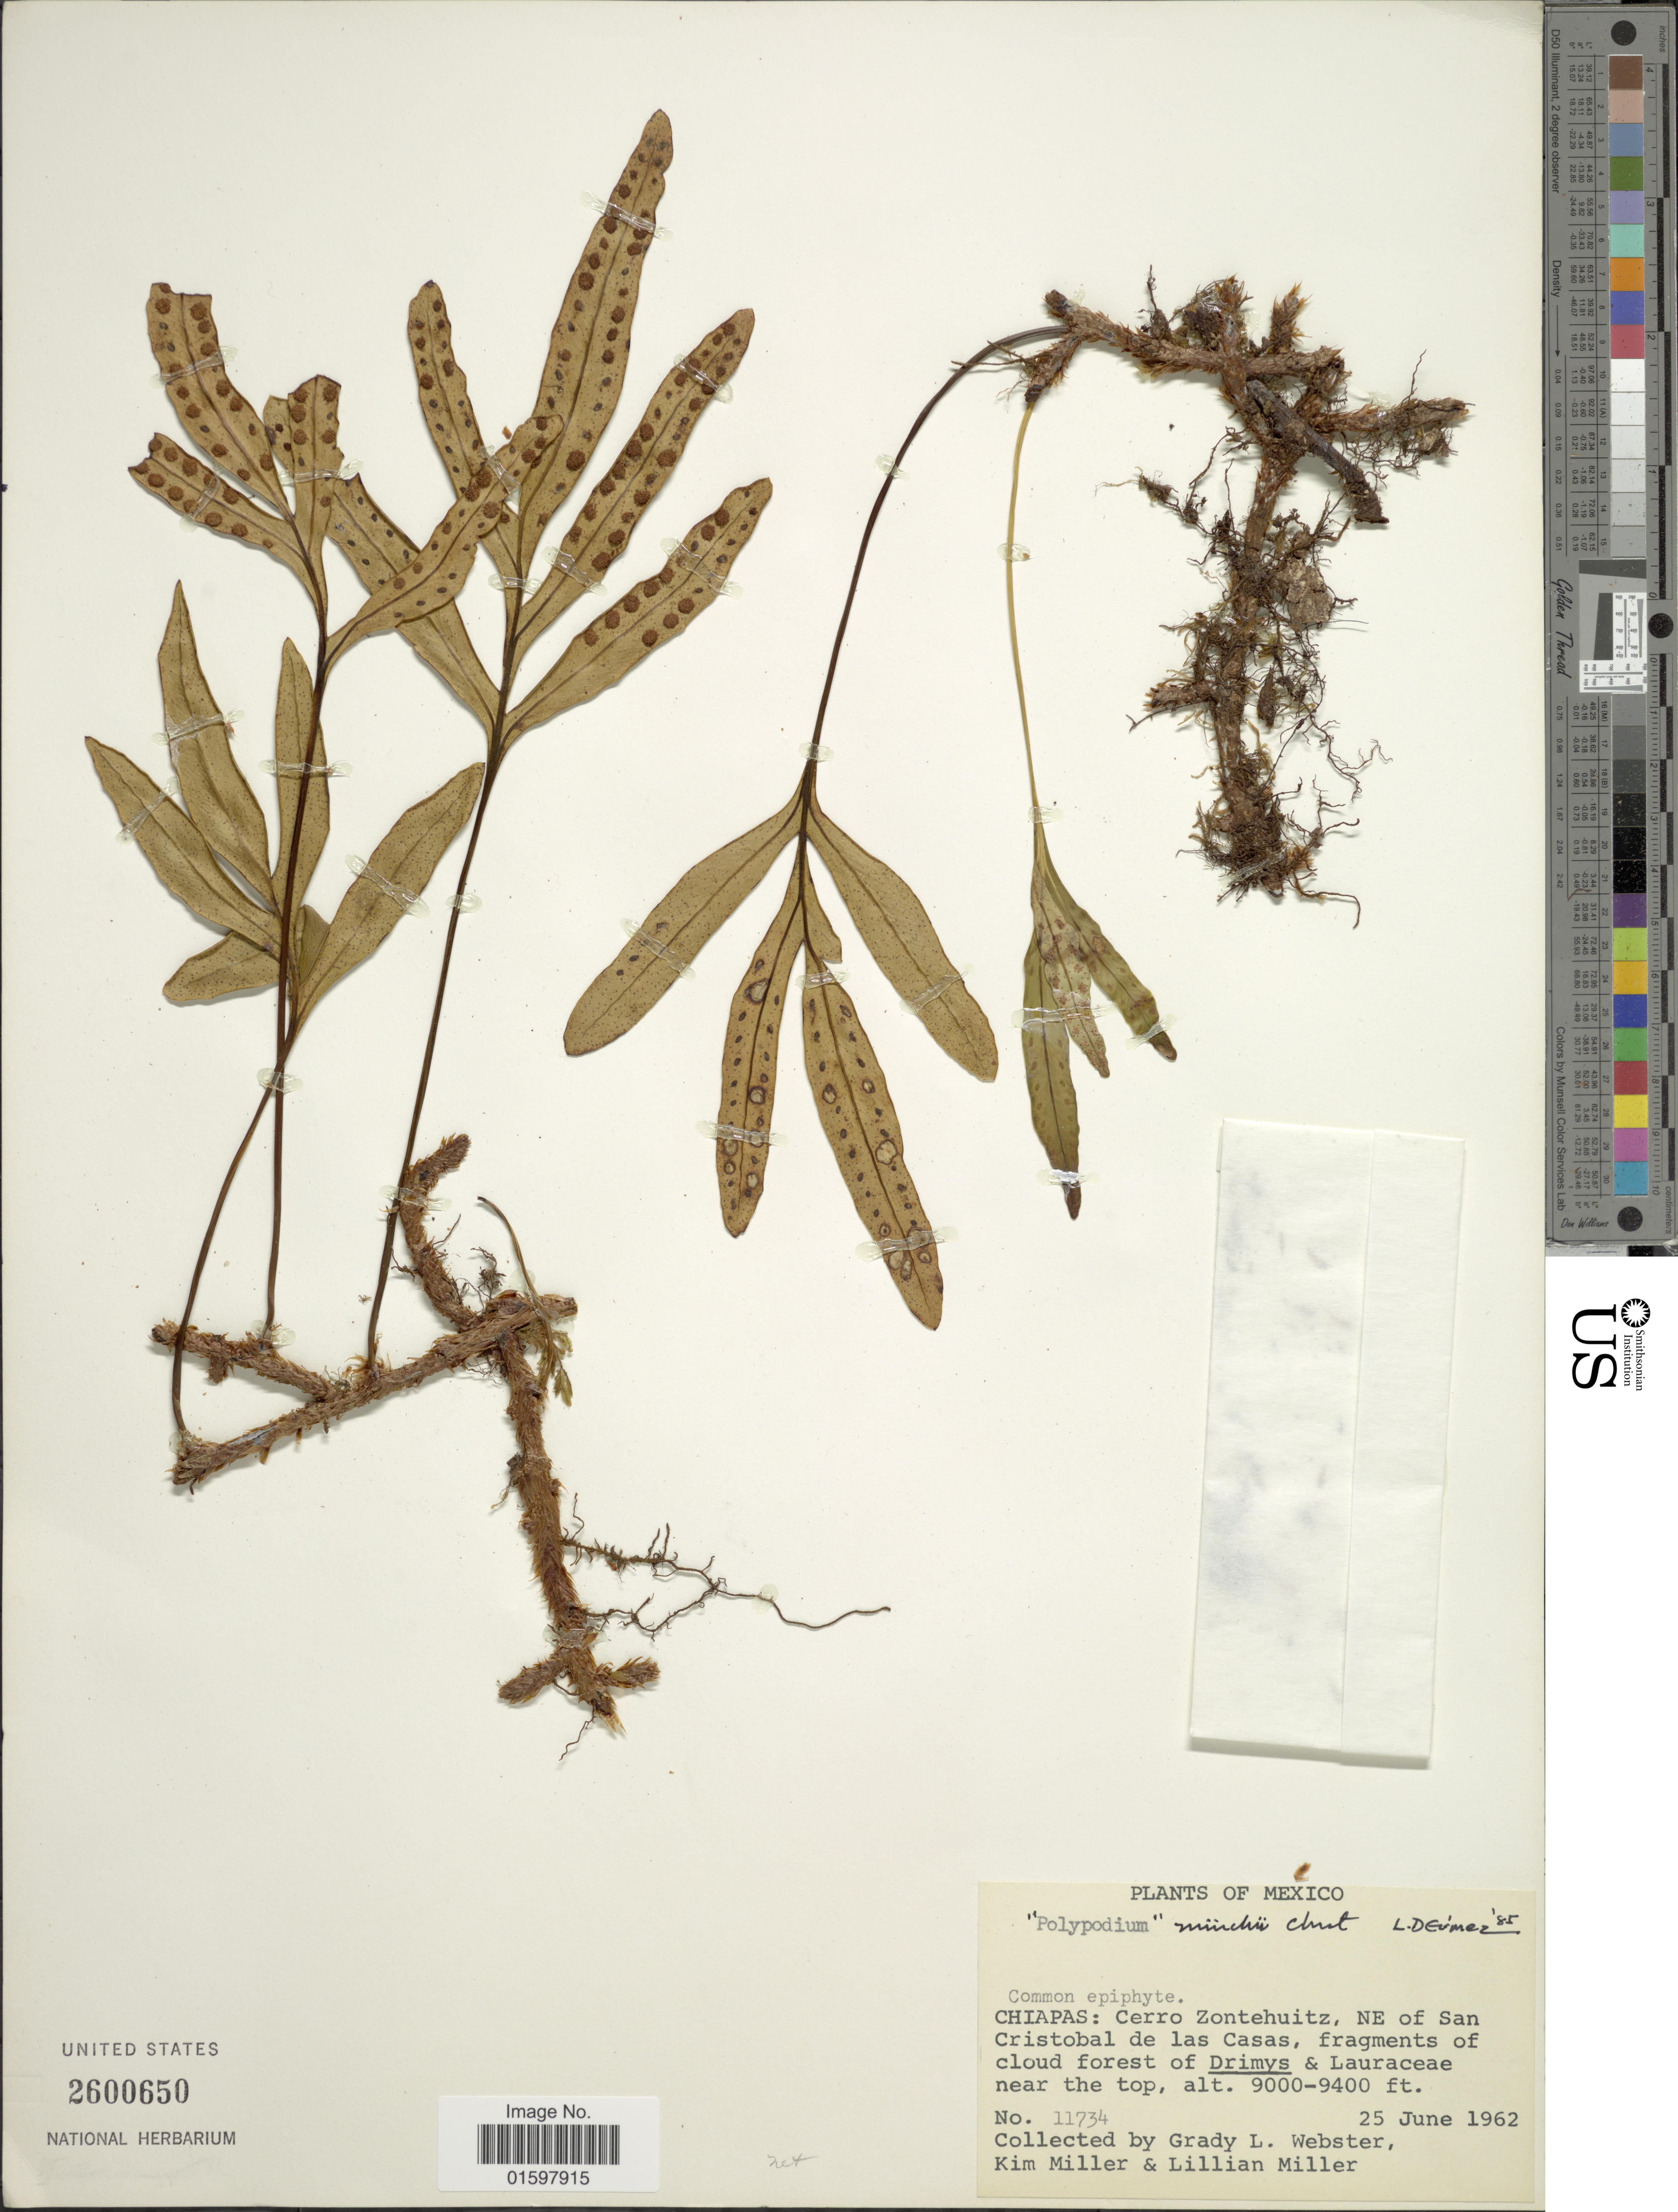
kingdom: Plantae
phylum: Tracheophyta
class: Polypodiopsida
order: Polypodiales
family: Polypodiaceae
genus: Pleopeltis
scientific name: Pleopeltis muenchii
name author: (Christ) A.R. Sm.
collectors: G. L. Webster, K. Miller & L. Miller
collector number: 11734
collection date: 1962-06-25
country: Mexico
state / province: Chiapas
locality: Cerro Zontehuitz, NE of San Cristobal de las Casas, fragments of cloud forest of Drmys & Lauraceae near the top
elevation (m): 2743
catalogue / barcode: US 2600650